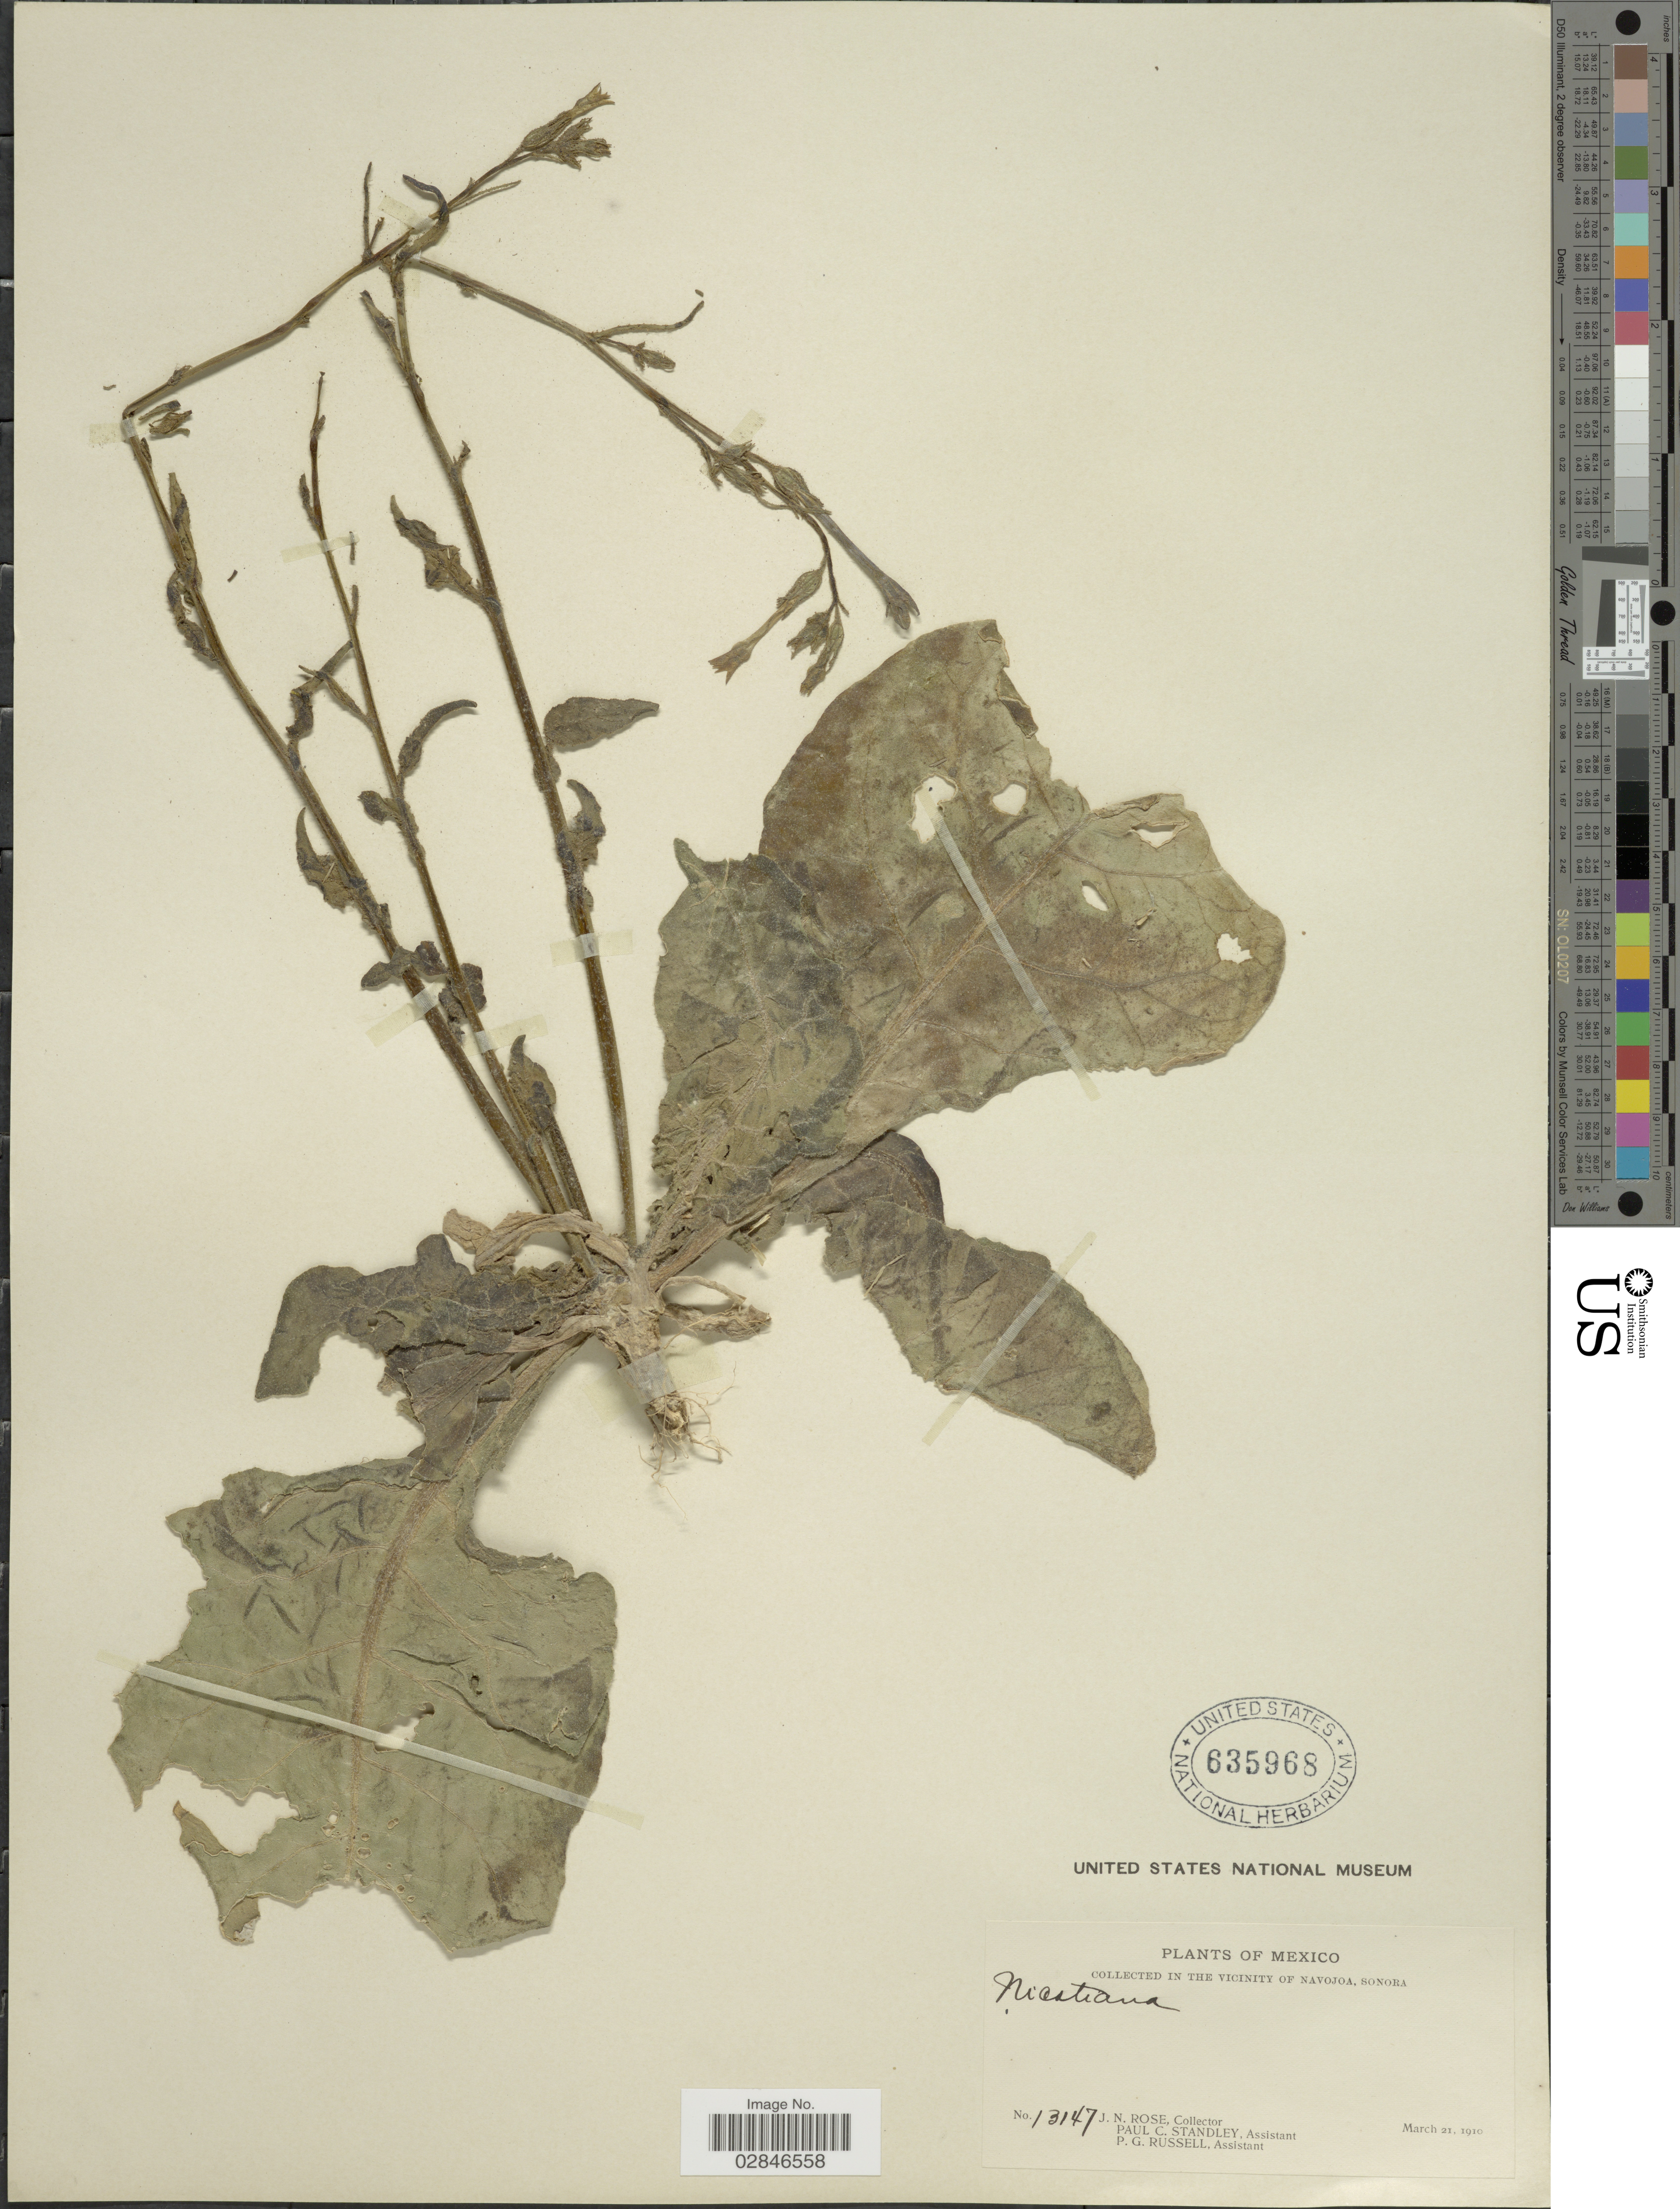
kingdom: Plantae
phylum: Tracheophyta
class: Magnoliopsida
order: Solanales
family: Solanaceae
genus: Nicotiana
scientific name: Nicotiana plumbaginifolia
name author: Viv.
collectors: J. N. Rose, P. C. Standley & P. G. Russell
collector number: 13147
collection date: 1910-03-21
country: Mexico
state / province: Sonora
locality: In the vicinity of Navojoa.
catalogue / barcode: US 635968